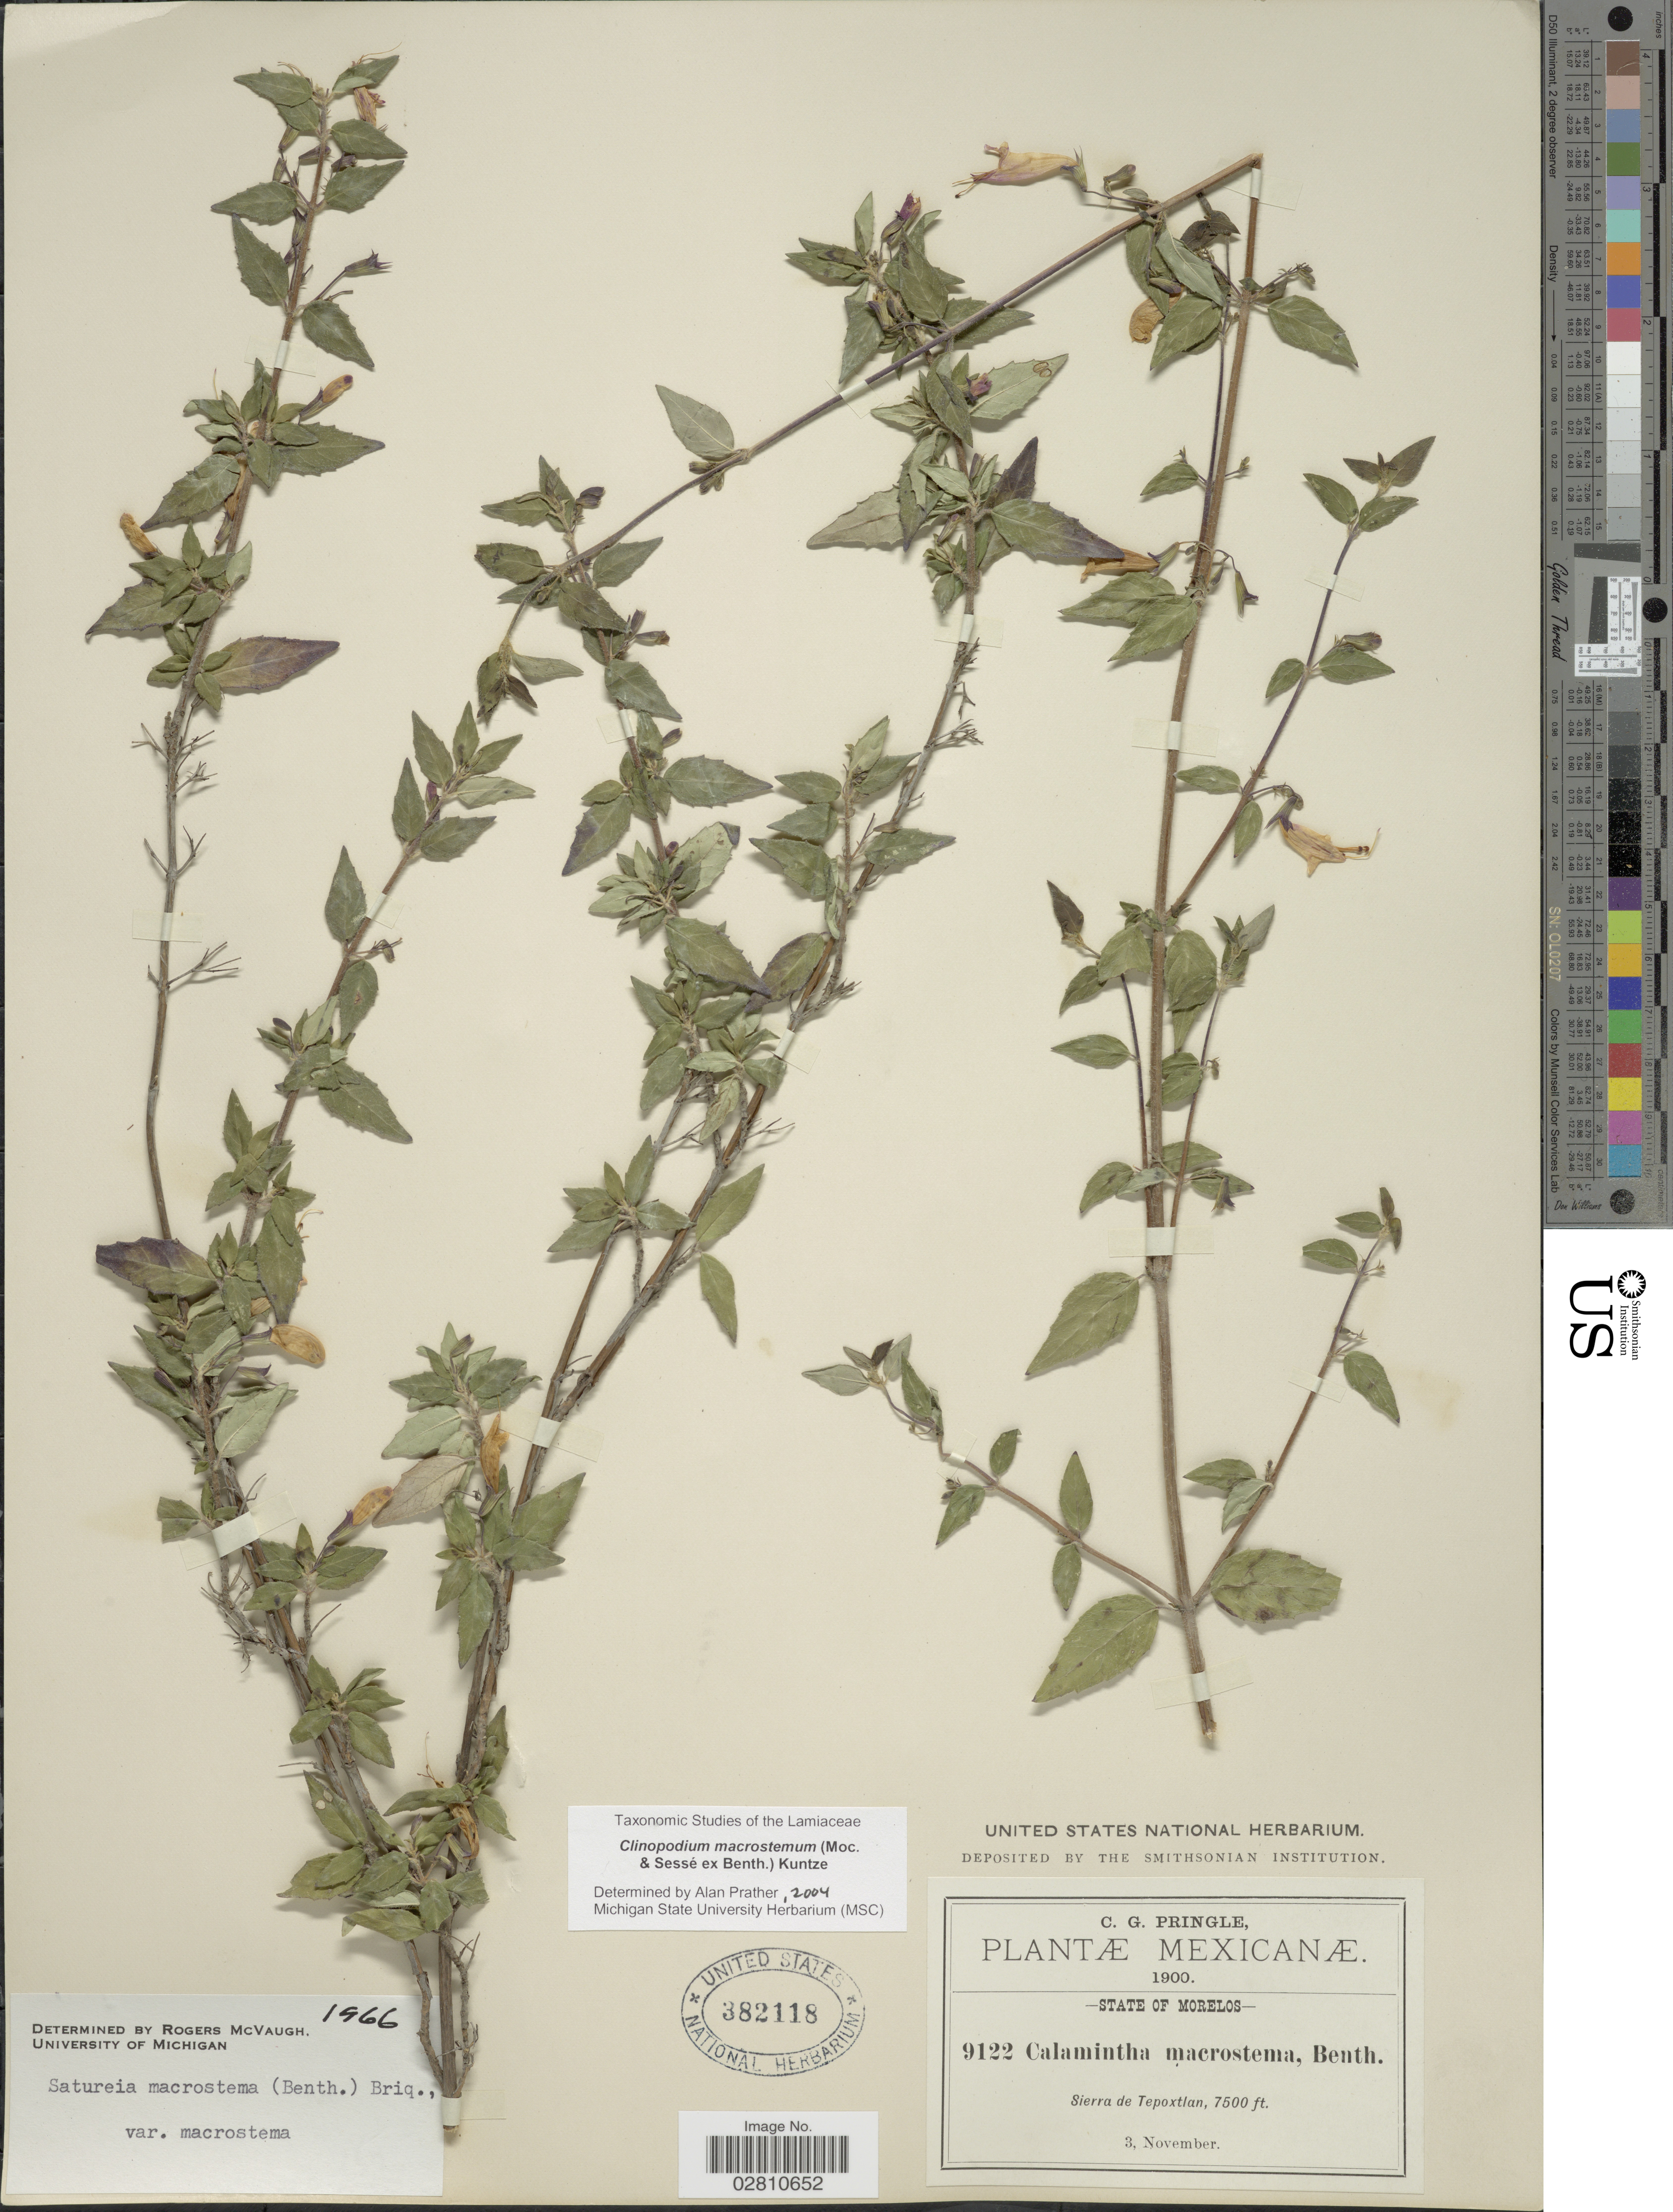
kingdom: Plantae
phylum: Tracheophyta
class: Magnoliopsida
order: Lamiales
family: Lamiaceae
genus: Clinopodium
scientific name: Clinopodium macrostemum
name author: (Moc. & Sessé ex Benth.) Kuntze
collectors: C. G. Pringle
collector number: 9122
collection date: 1900-11-03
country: Mexico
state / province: Morelos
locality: State of Morelos, Sierra de Tepoxtlan.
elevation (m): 2286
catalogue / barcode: US 382118